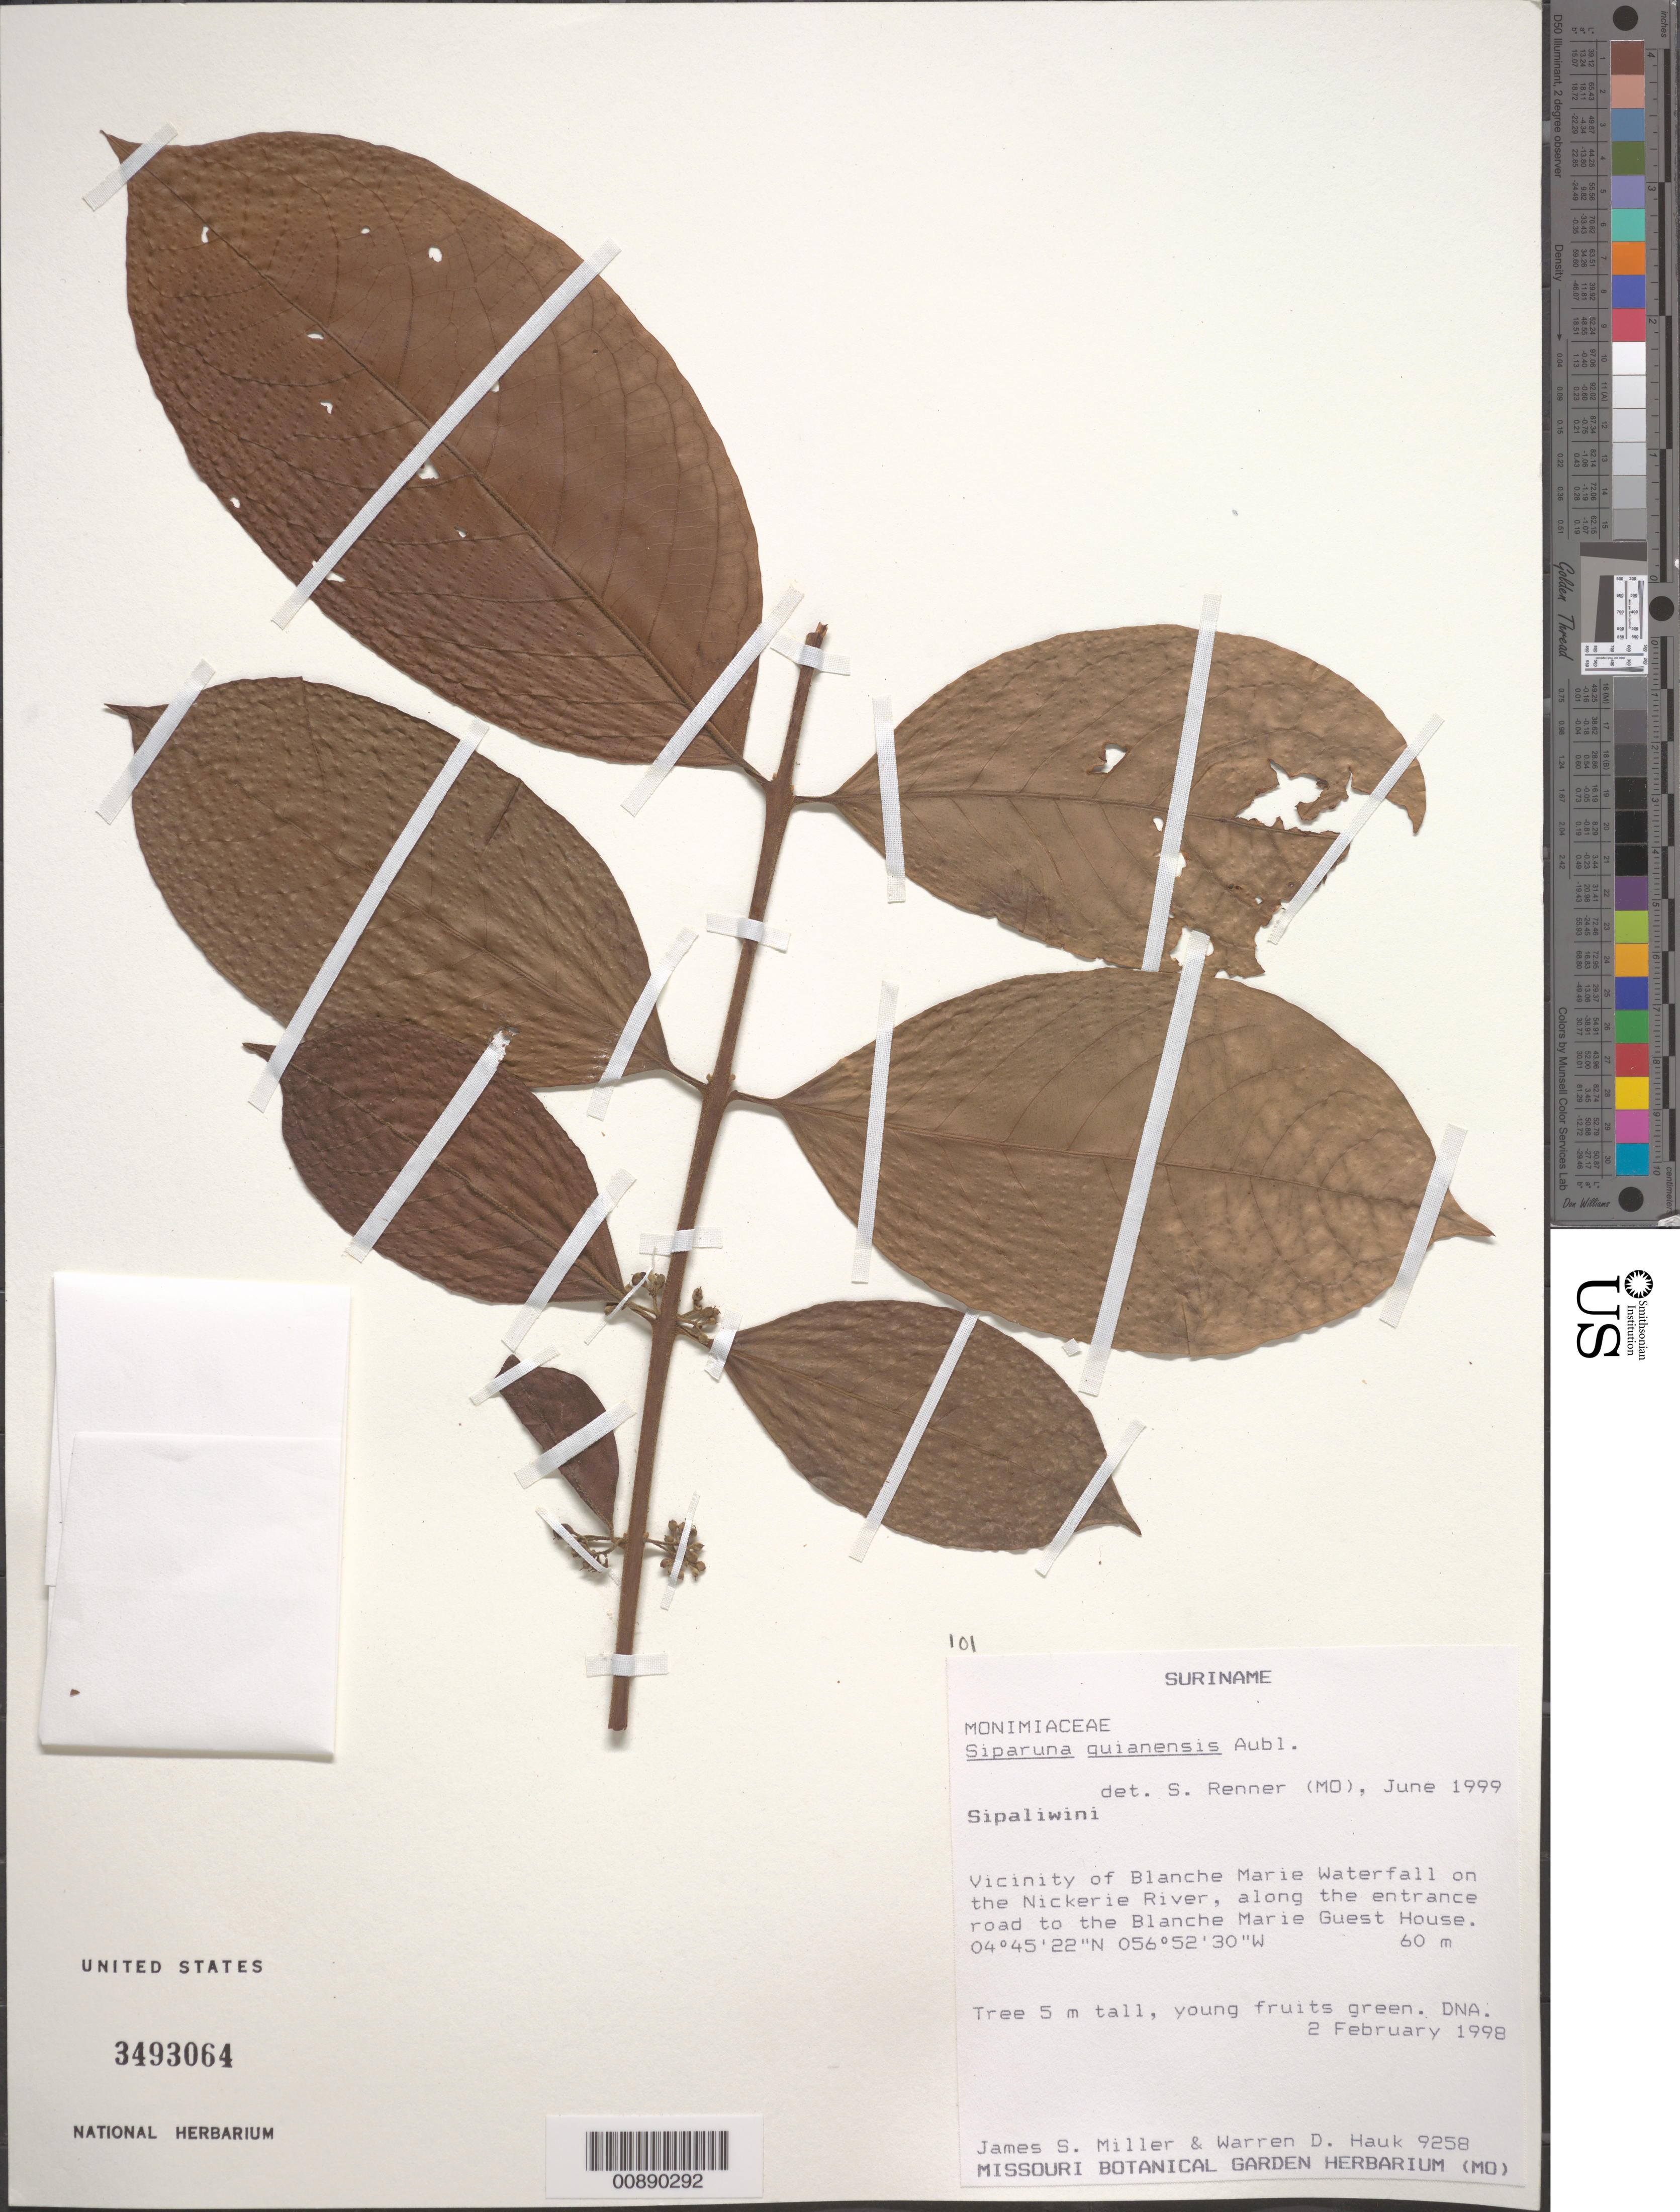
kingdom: Plantae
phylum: Tracheophyta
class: Magnoliopsida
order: Laurales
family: Siparunaceae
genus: Siparuna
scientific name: Siparuna guianensis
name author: Aubl.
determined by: Renner, S. S.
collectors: J. S. Miller & W. Hauk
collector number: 9258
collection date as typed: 2-Feb-98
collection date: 1998-02-02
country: Suriname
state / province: Sipaliwini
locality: Blanche Marie falls, vic., on Nickerie R., along the entrance road to Blanche Marie Guest House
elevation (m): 60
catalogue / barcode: US 3493064